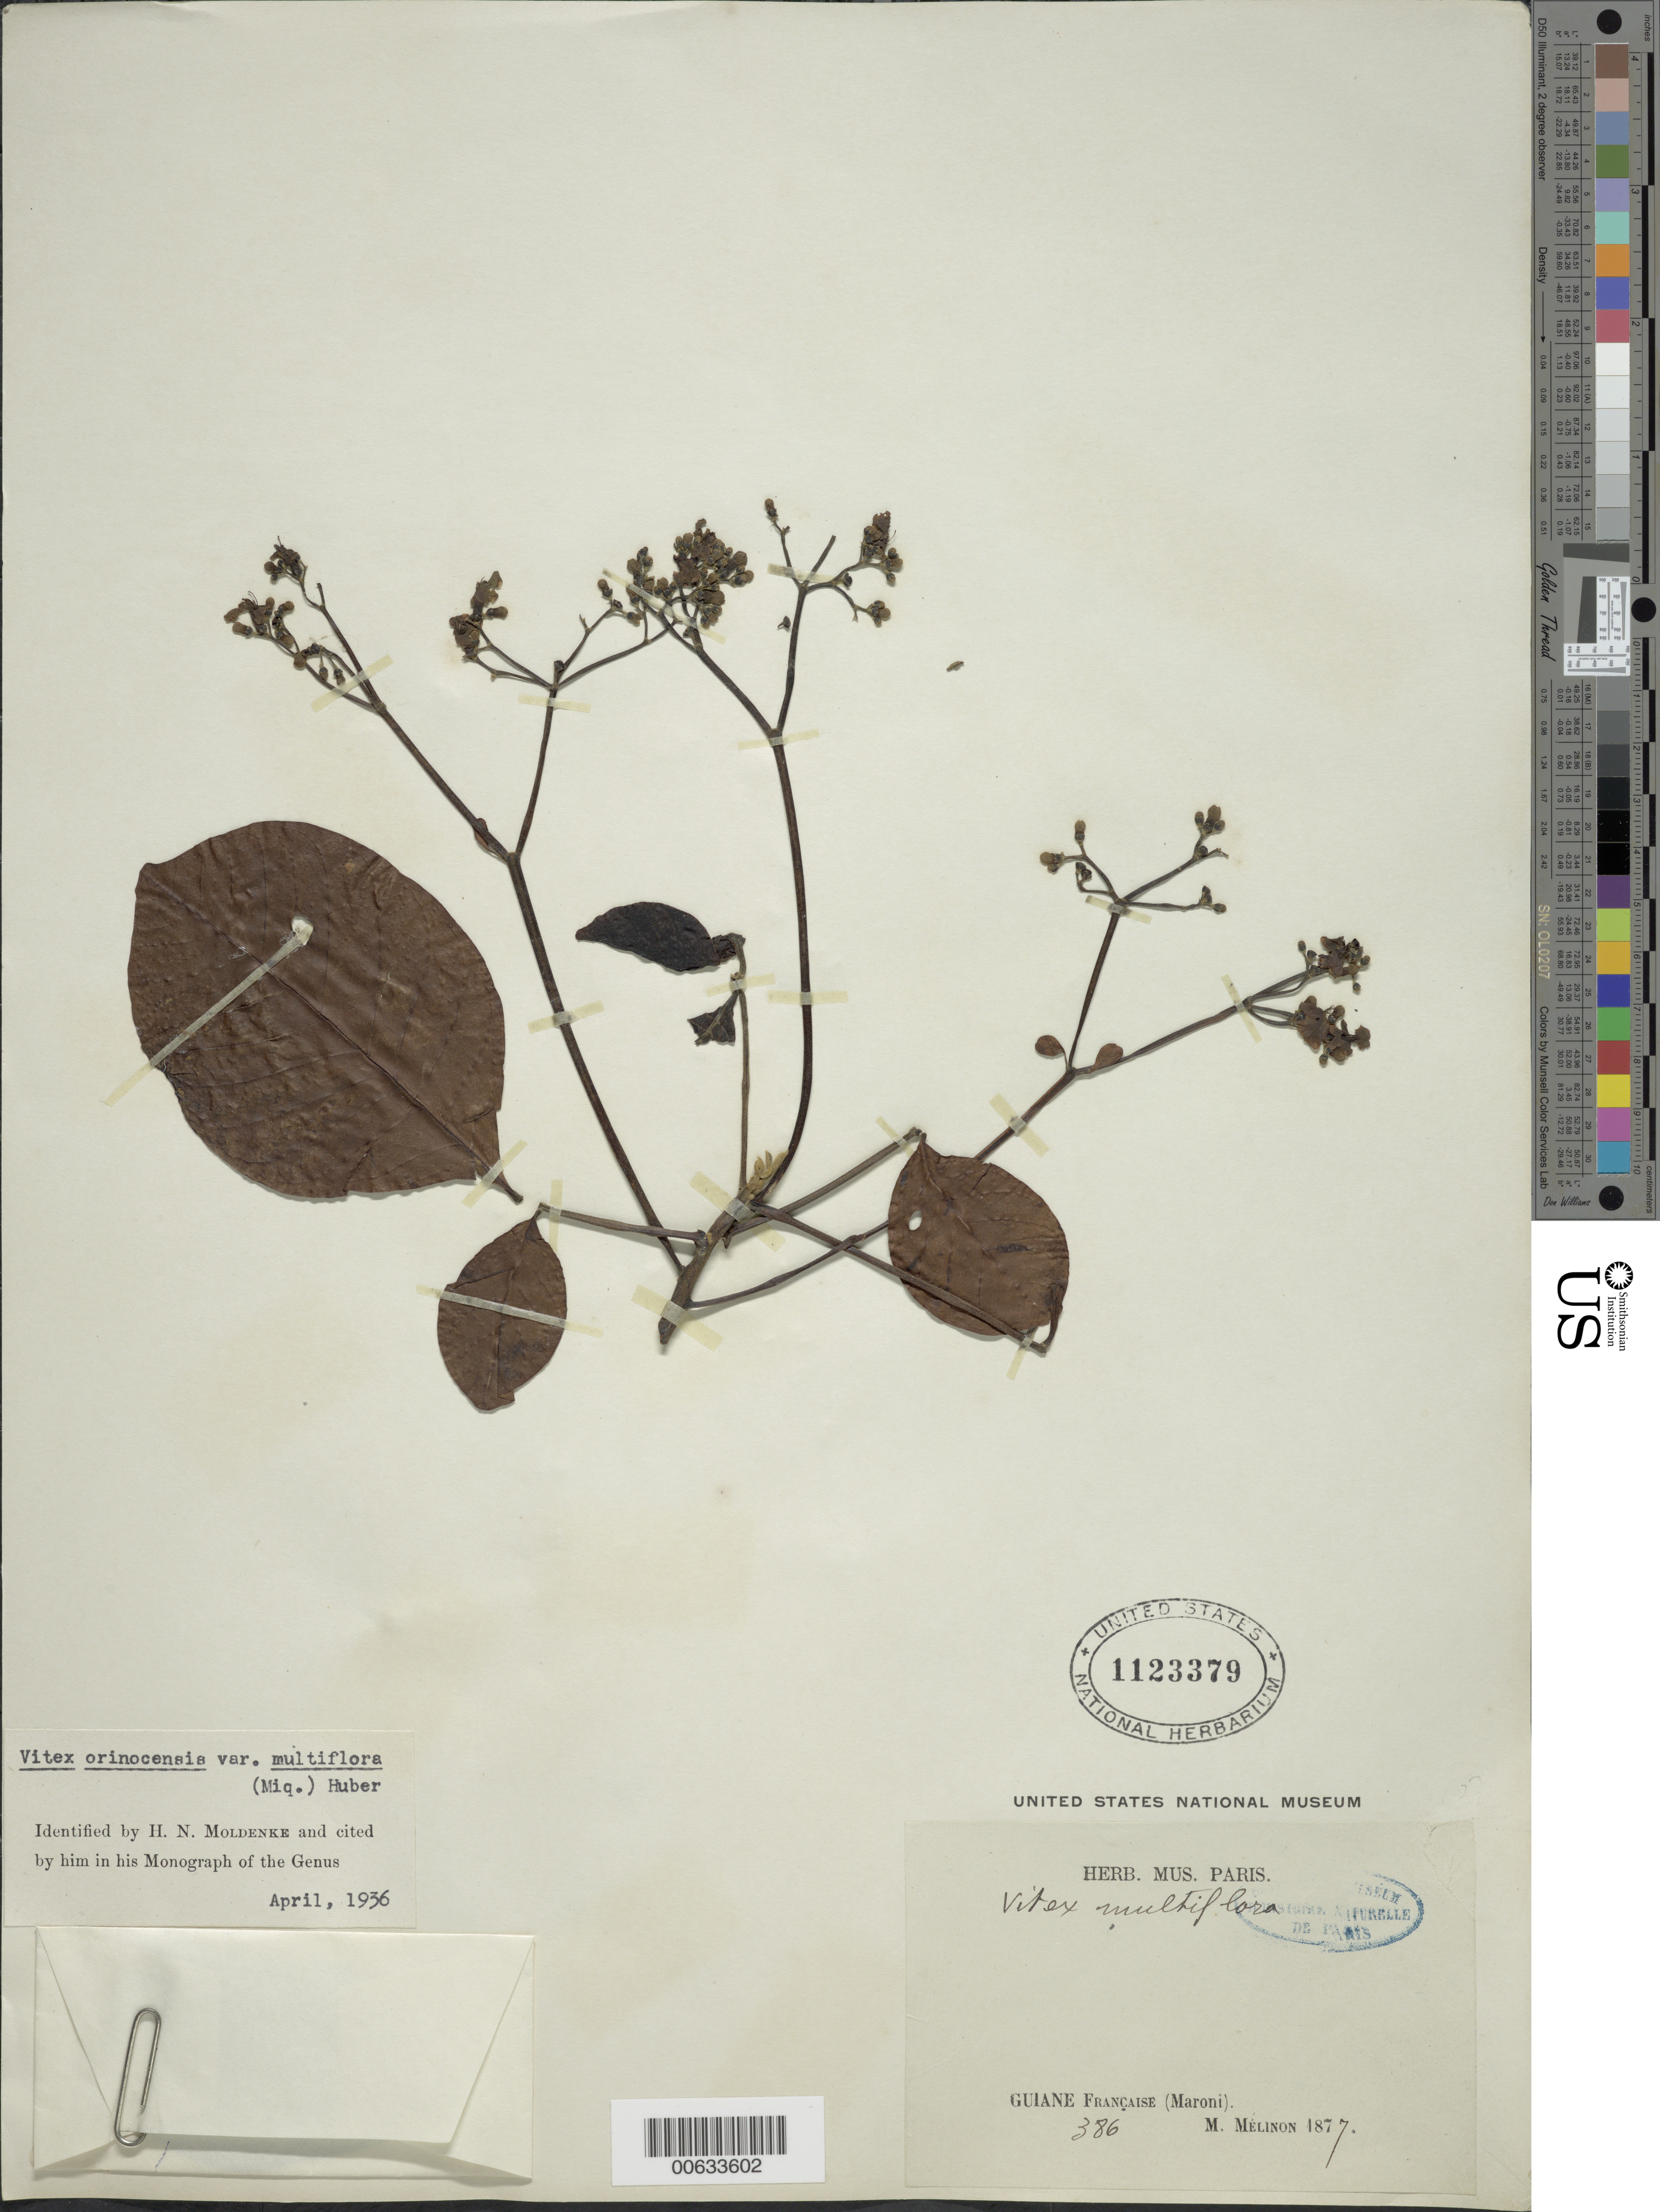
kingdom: Plantae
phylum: Tracheophyta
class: Magnoliopsida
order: Lamiales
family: Lamiaceae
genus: Vitex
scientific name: Vitex orinocensis var. multiflora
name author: (Miq.) Huber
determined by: Moldenke, H. N.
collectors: E. Mélinon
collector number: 386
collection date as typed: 1877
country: French Guiana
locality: Maroni R.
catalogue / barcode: US 1123379